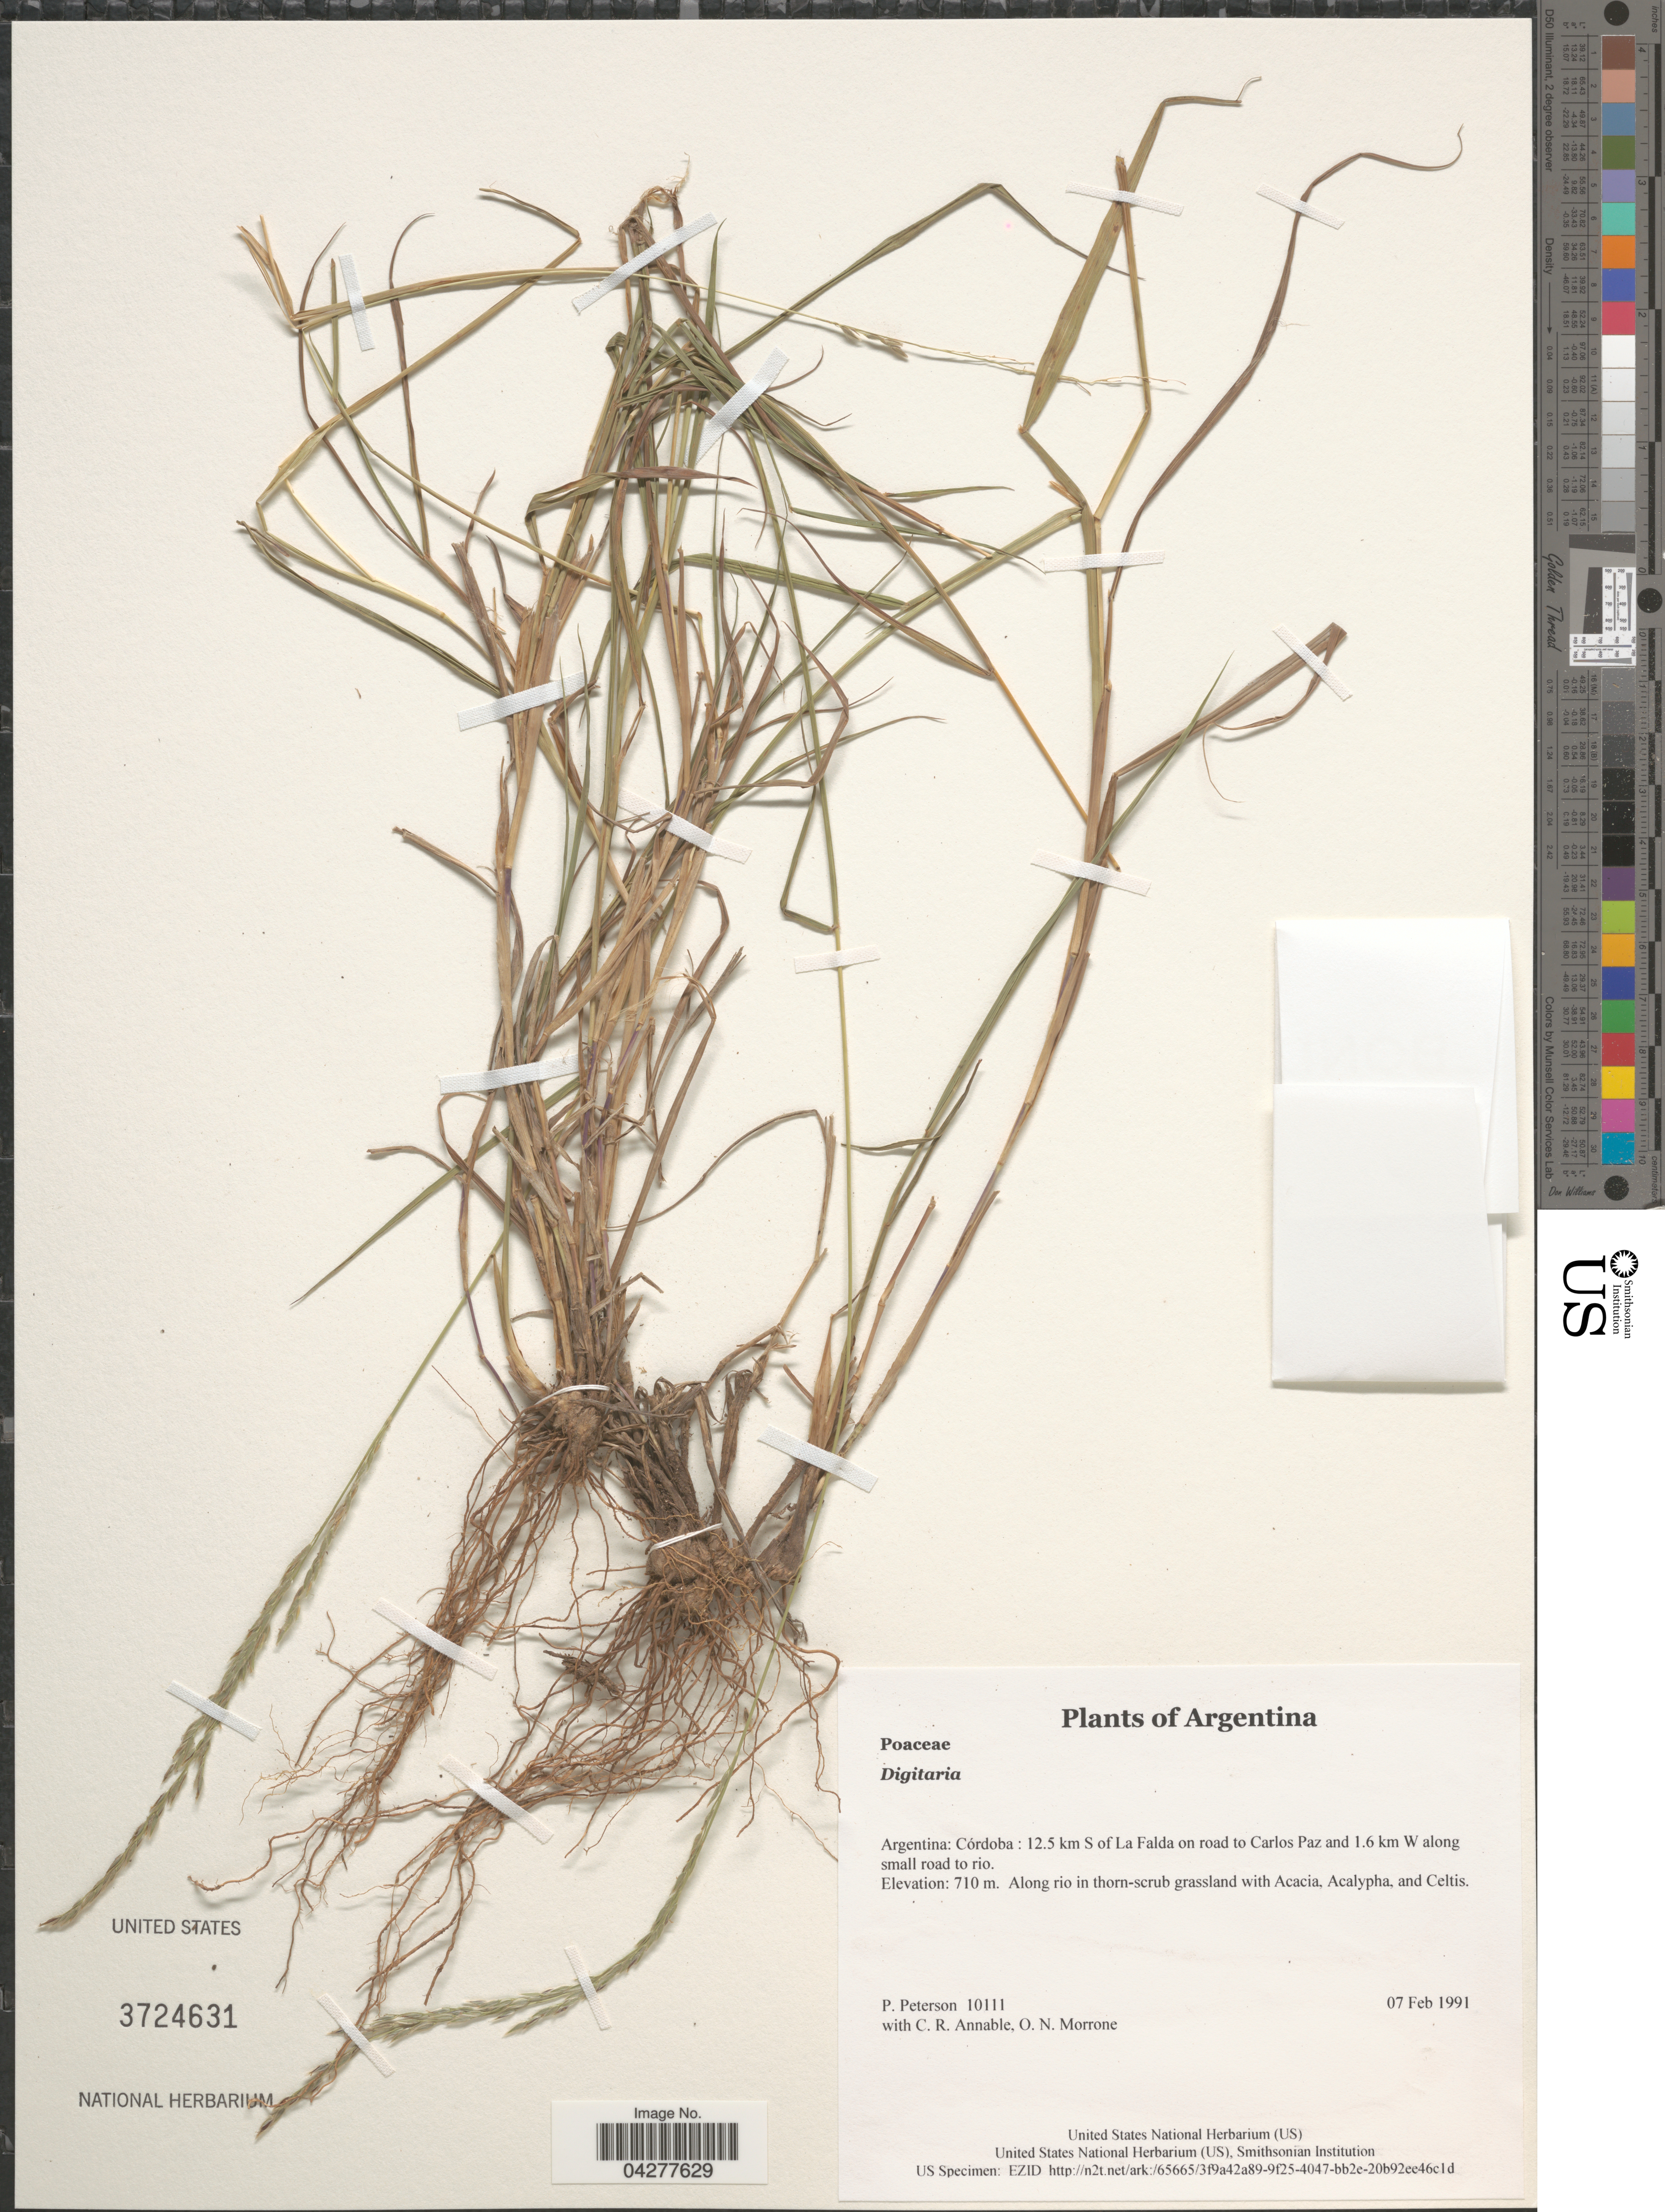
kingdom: Plantae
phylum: Tracheophyta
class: Liliopsida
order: Poales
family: Poaceae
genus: Digitaria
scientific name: Digitaria sp.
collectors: P. Peterson, C. R. Annable & O. N. Morrone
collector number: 10111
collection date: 1991-02-07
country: Argentina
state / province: Cordoba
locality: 12.5 km S of La Falda on road to Carlos Paz and 1.6 km W along small road to rio. Along rio in thorn-scrub grassland.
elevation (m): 710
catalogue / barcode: US 3724631